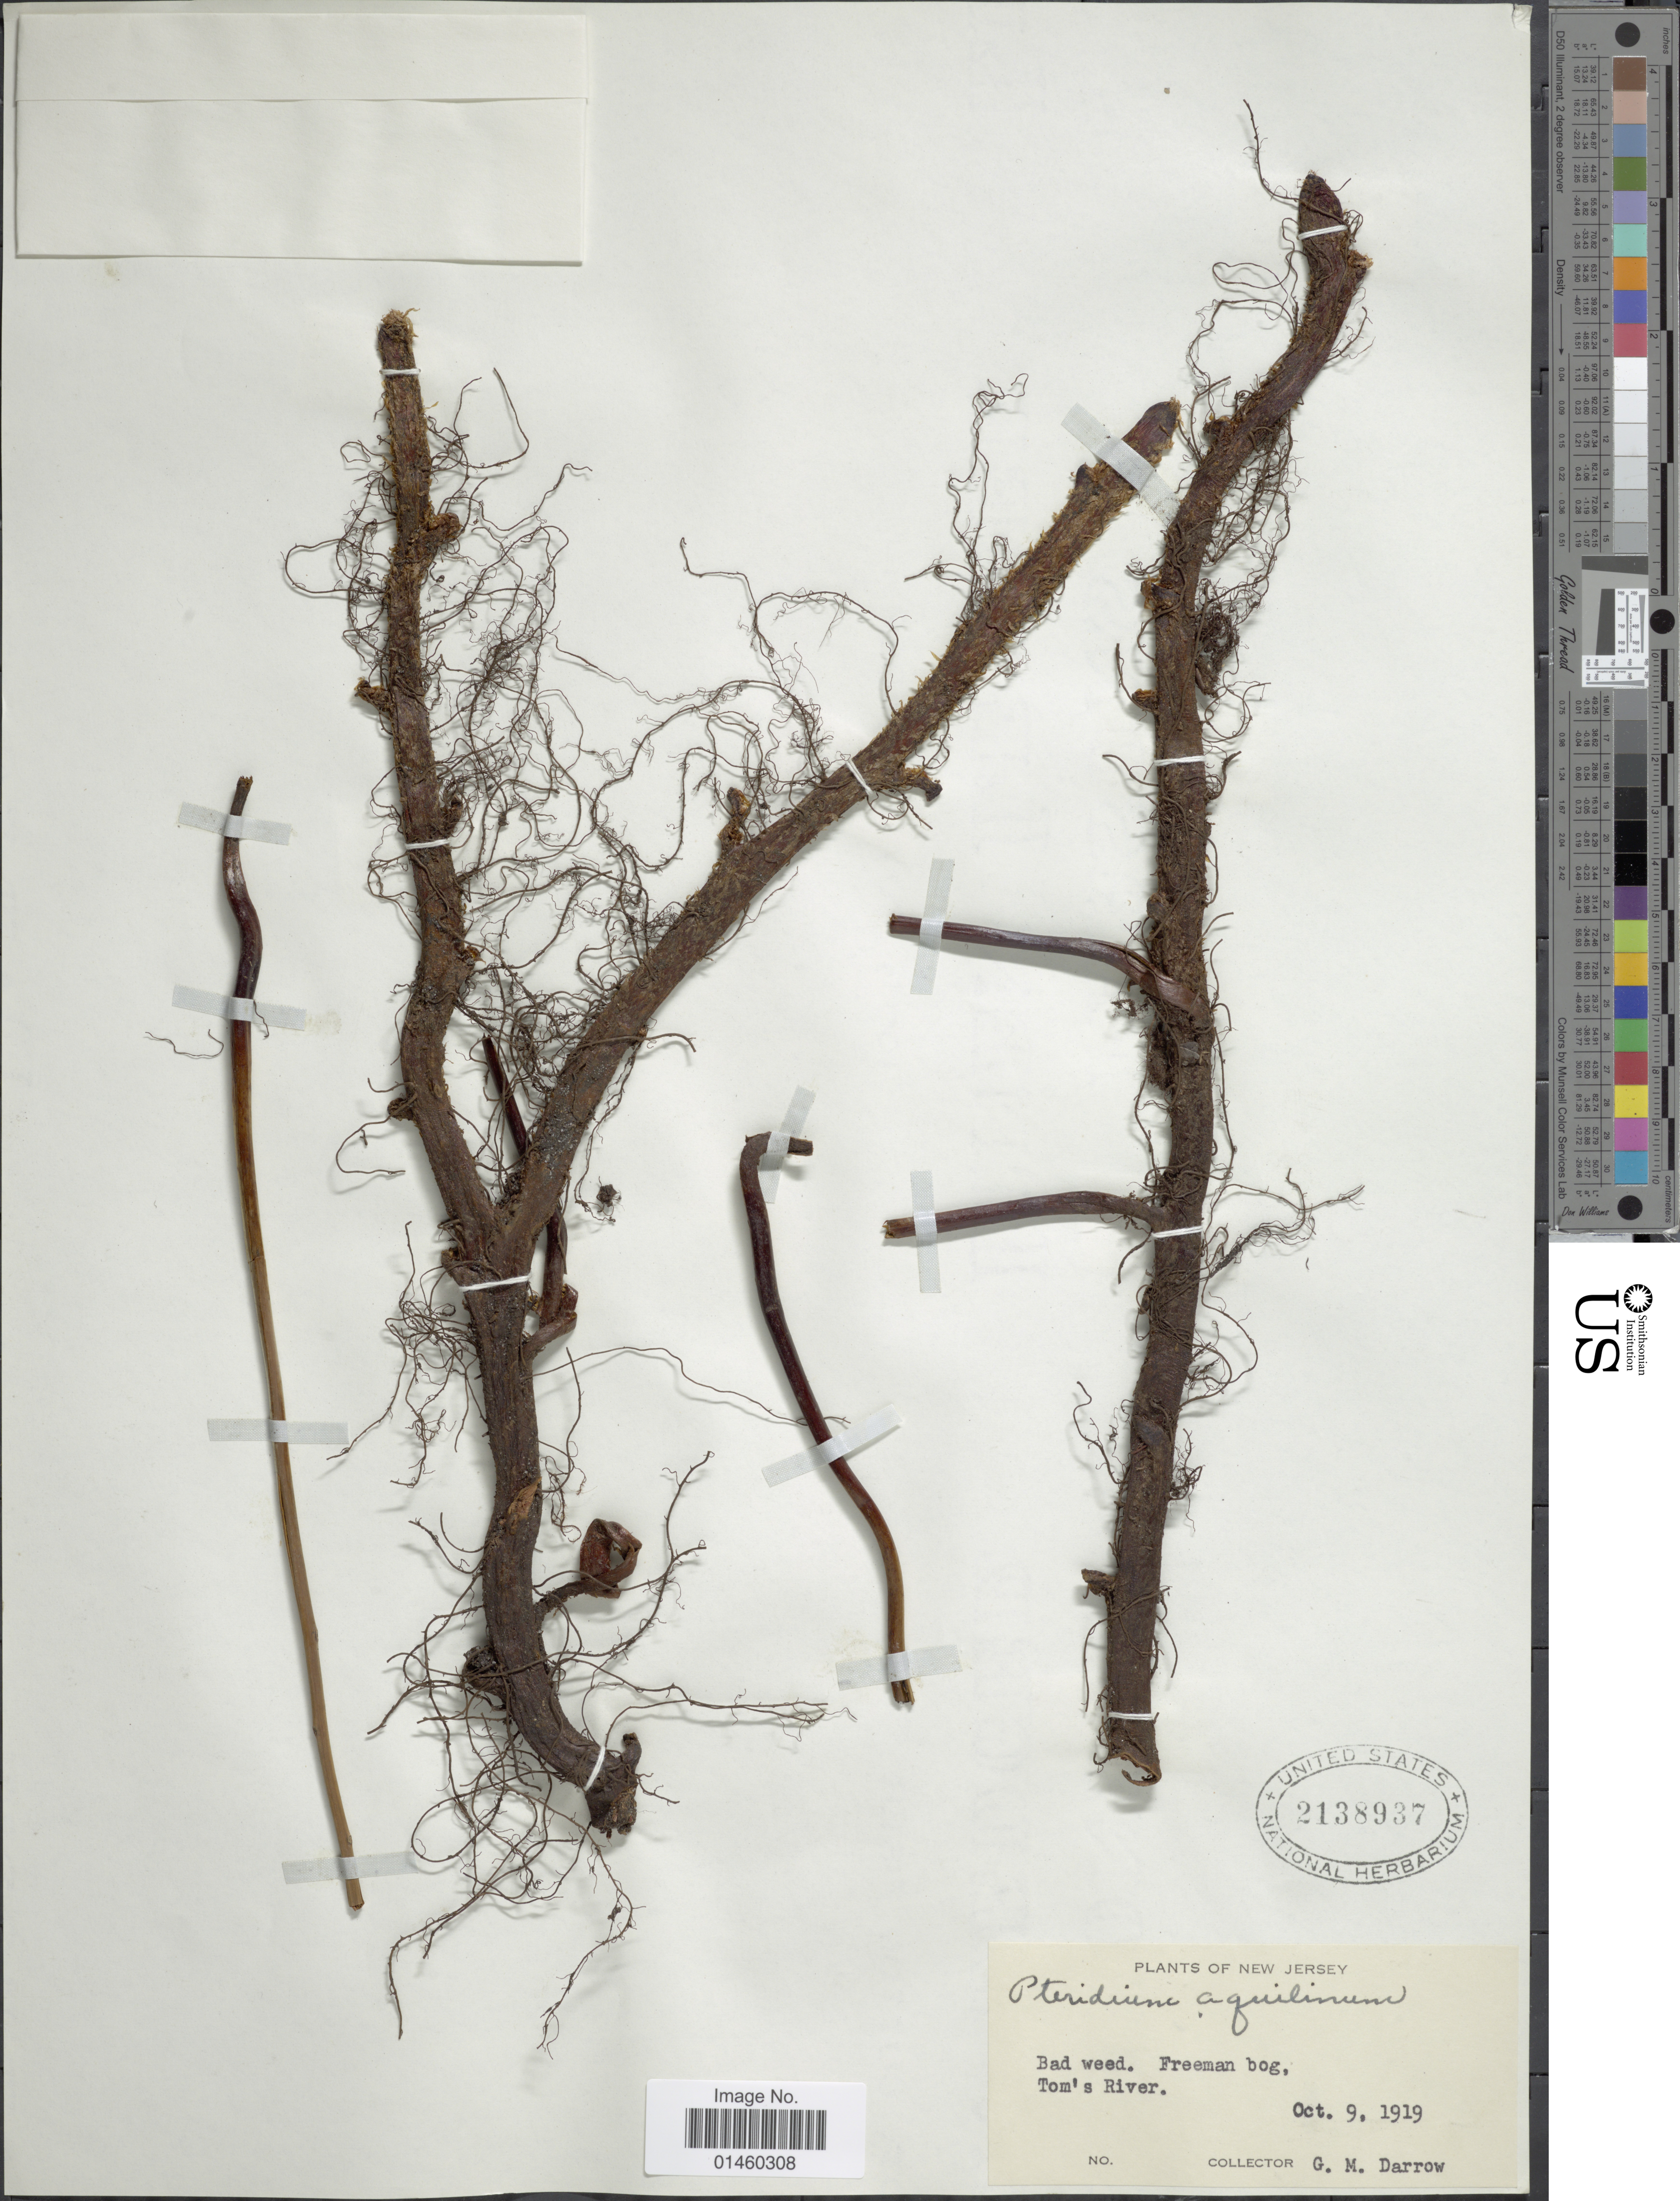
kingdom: Plantae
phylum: Tracheophyta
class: Polypodiopsida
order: Polypodiales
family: Dennstaedtiaceae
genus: Pteridium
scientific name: Pteridium aquilinum var. latiusculum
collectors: G. Darrow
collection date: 1919-10-09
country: United States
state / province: New Jersey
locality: Freeman bog, Tom's River.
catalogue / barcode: US 2138937